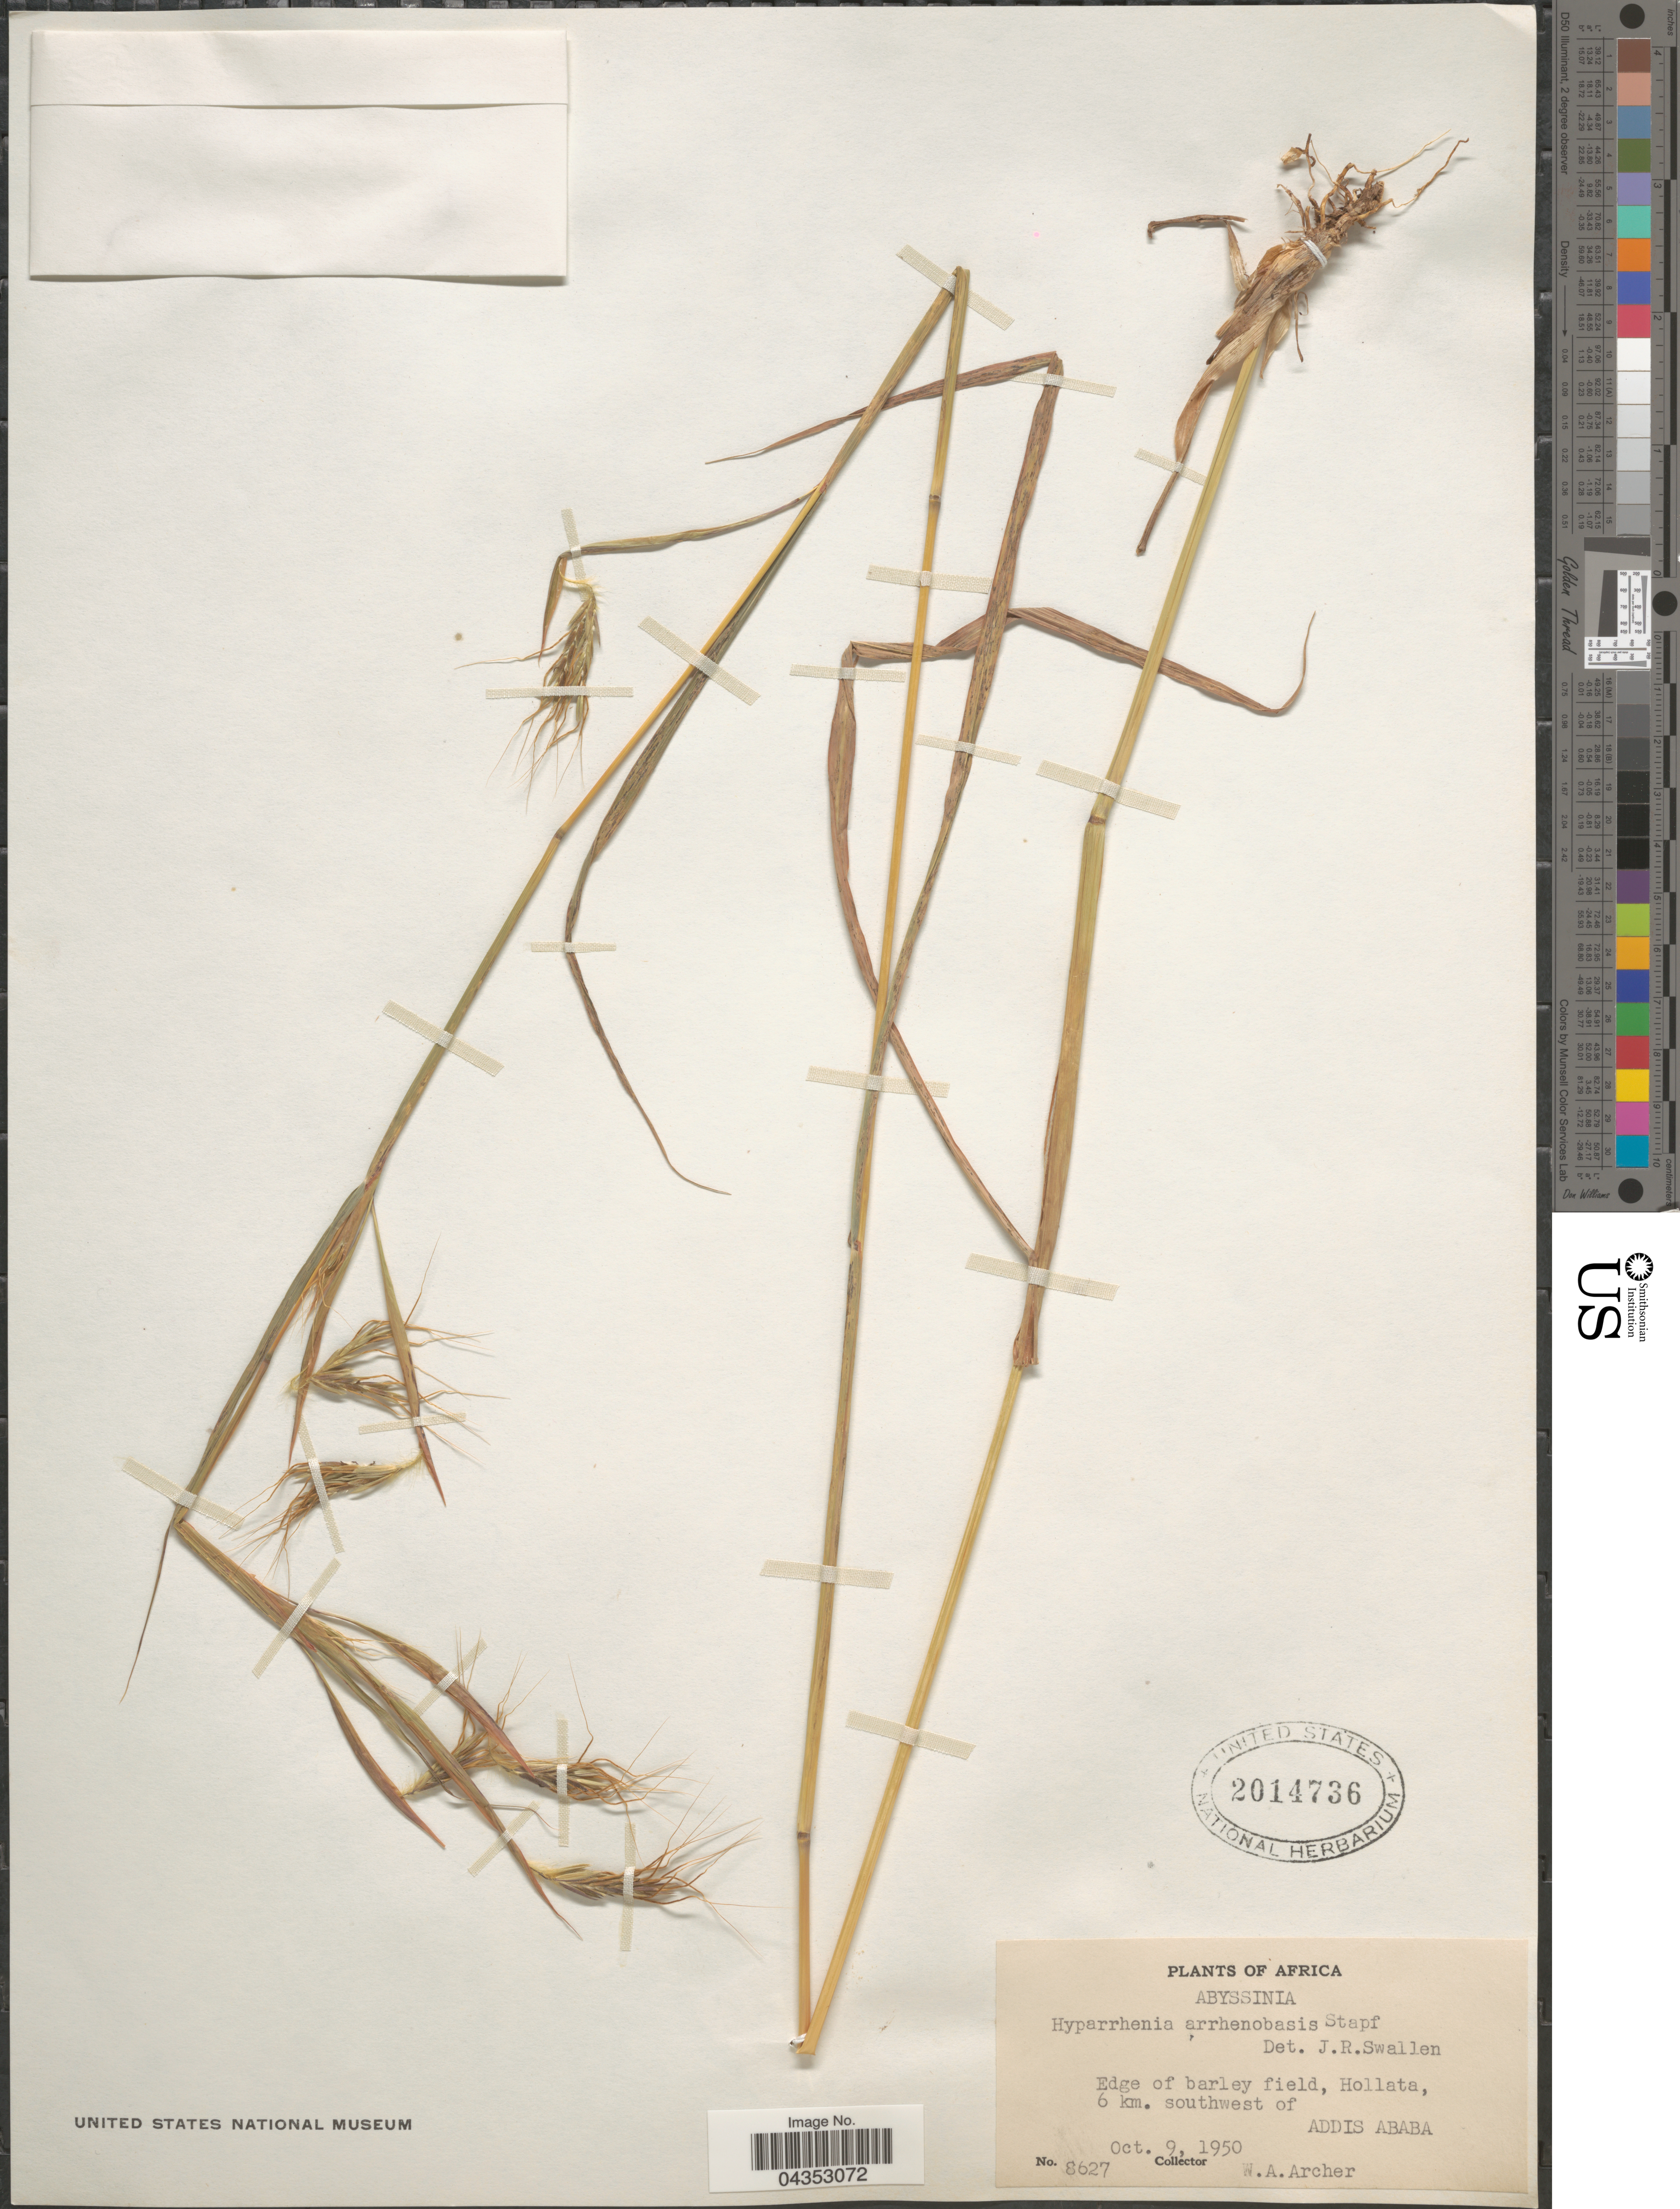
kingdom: Plantae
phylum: Tracheophyta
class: Liliopsida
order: Poales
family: Poaceae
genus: Hyparrhenia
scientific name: Hyparrhenia arrhenobasis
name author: (Hochst. ex Steud.) Stapf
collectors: W. Archer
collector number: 8627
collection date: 1950-10-09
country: Ethiopia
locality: Abyssinia. Edge of barley field, Hollata, 6 km. southwest of Addis Ababa.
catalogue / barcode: US 2014736